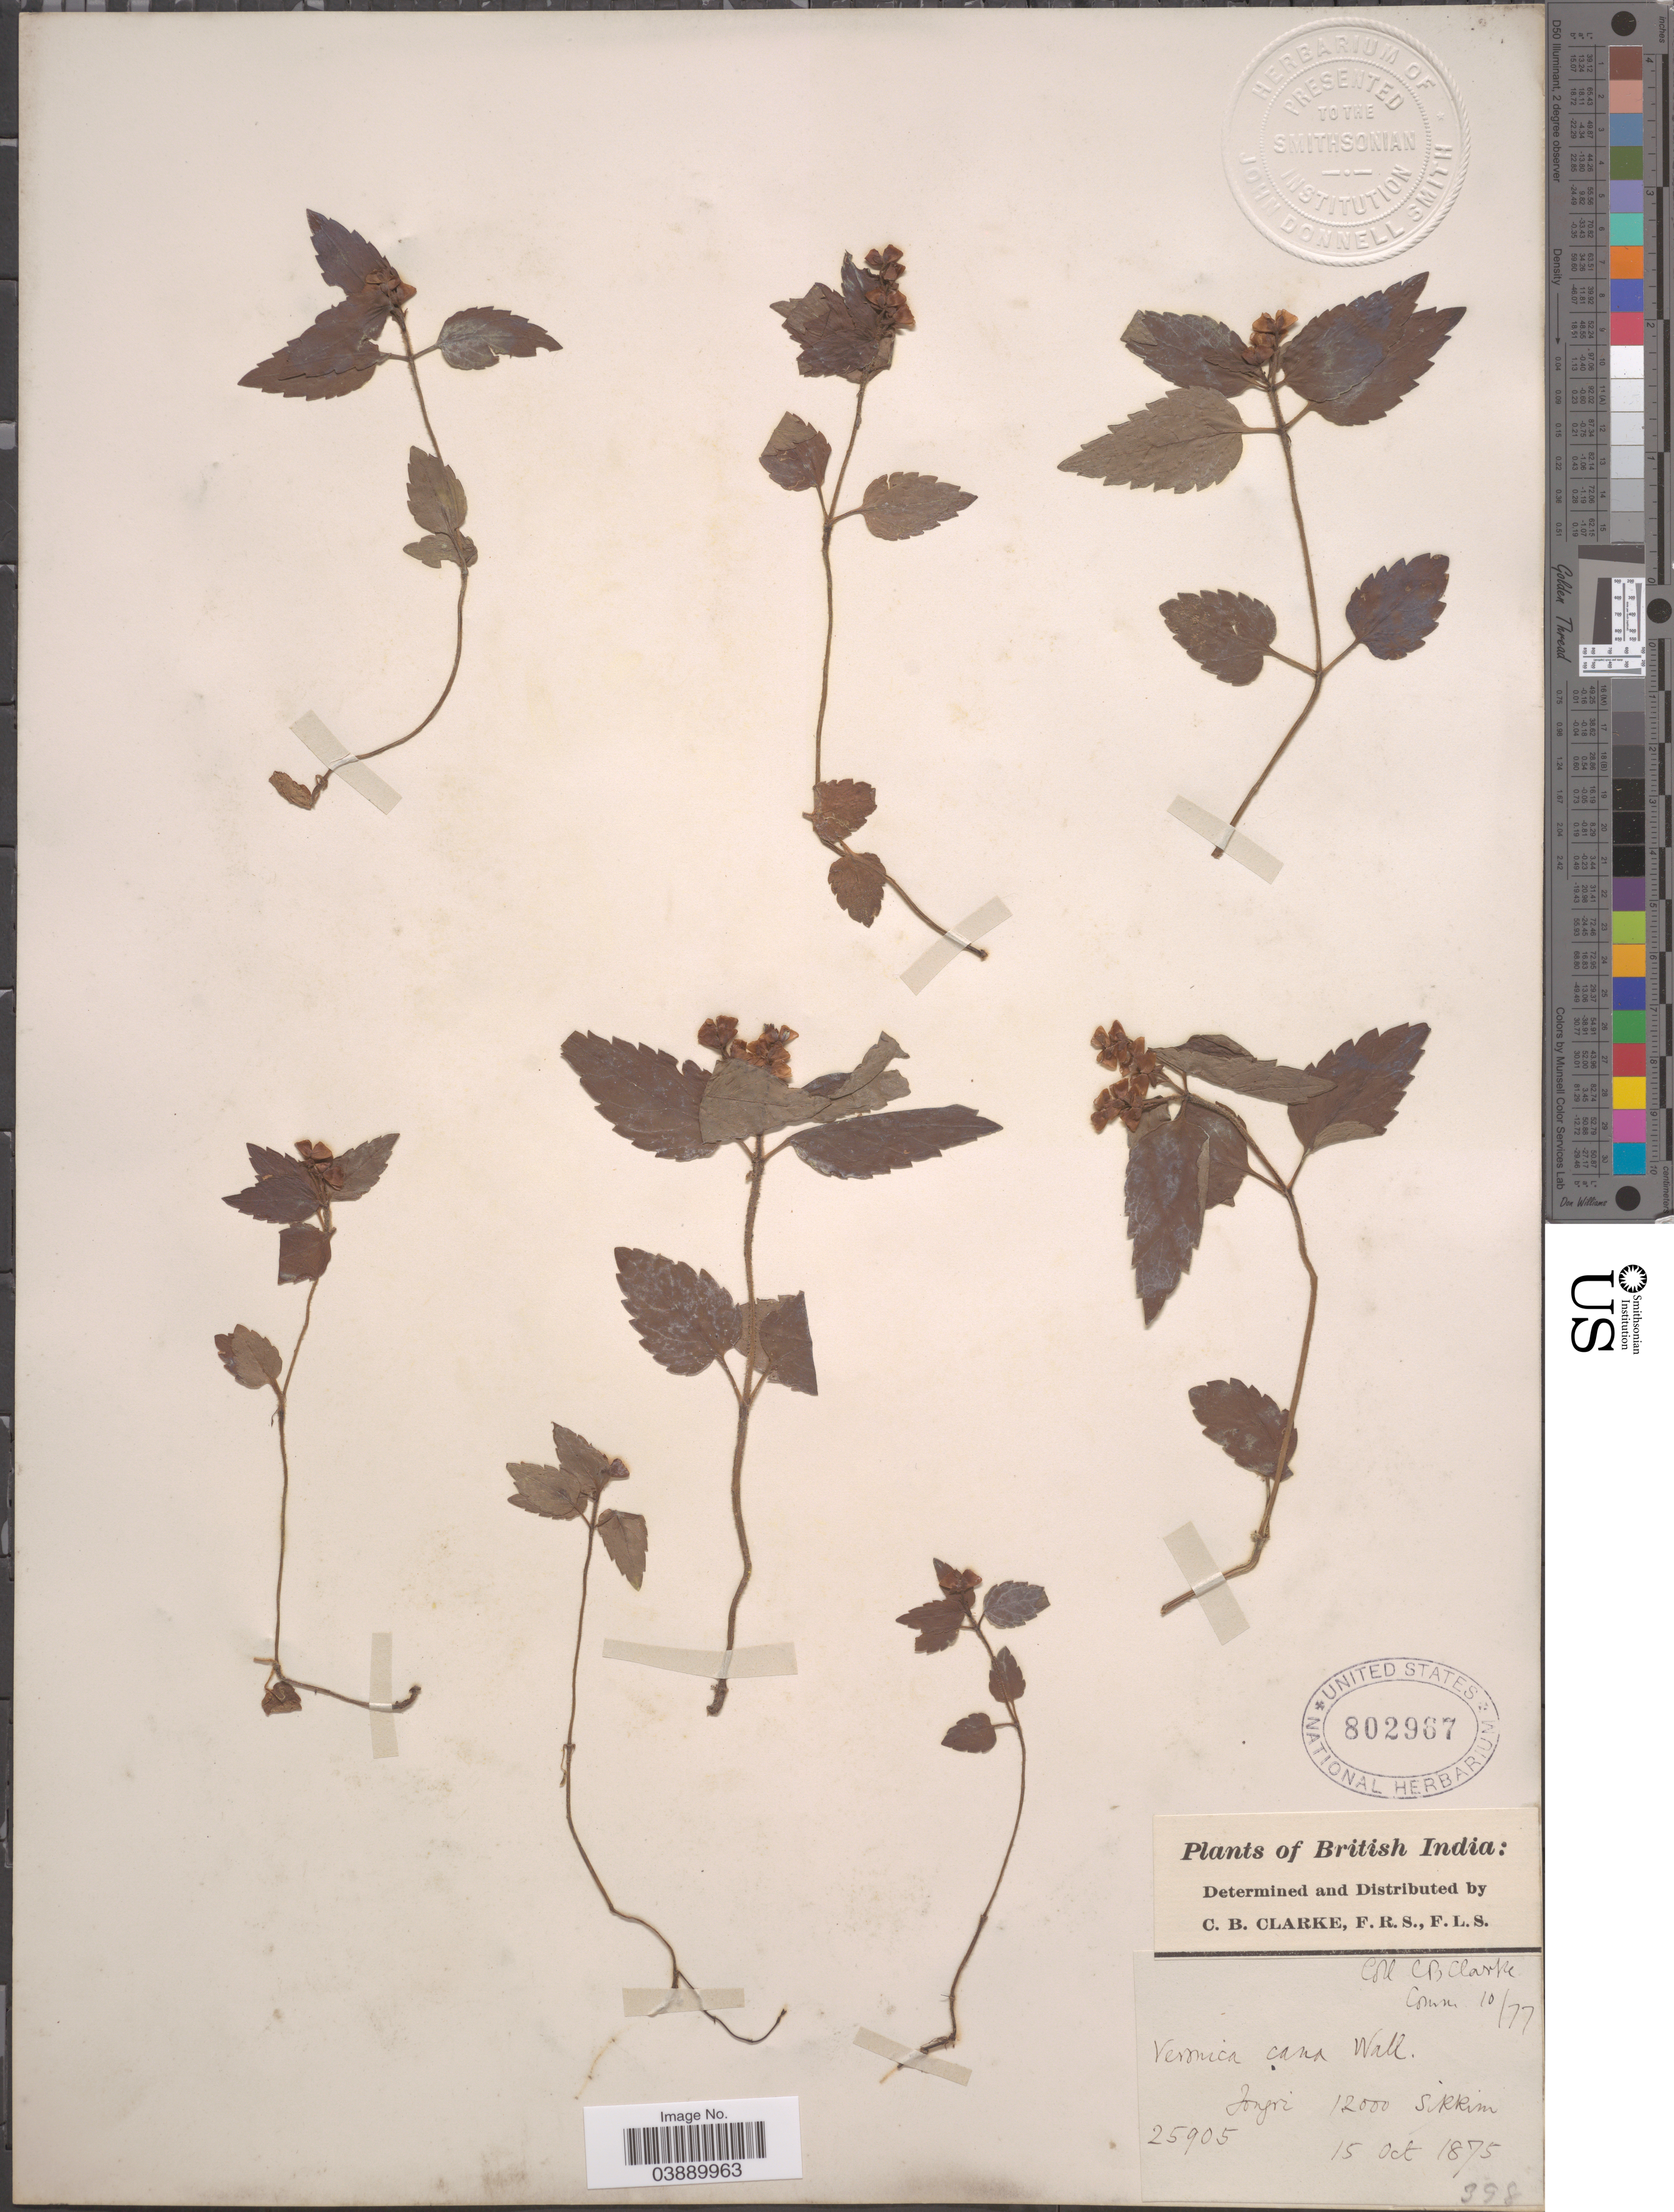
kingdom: Plantae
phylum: Tracheophyta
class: Magnoliopsida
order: Lamiales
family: Plantaginaceae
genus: Veronica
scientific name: Veronica cana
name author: Wall.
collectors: C. B. Clarke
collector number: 25905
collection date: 1875-10-15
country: India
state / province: Sikkim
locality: British India. Jongri.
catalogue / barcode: US 802967